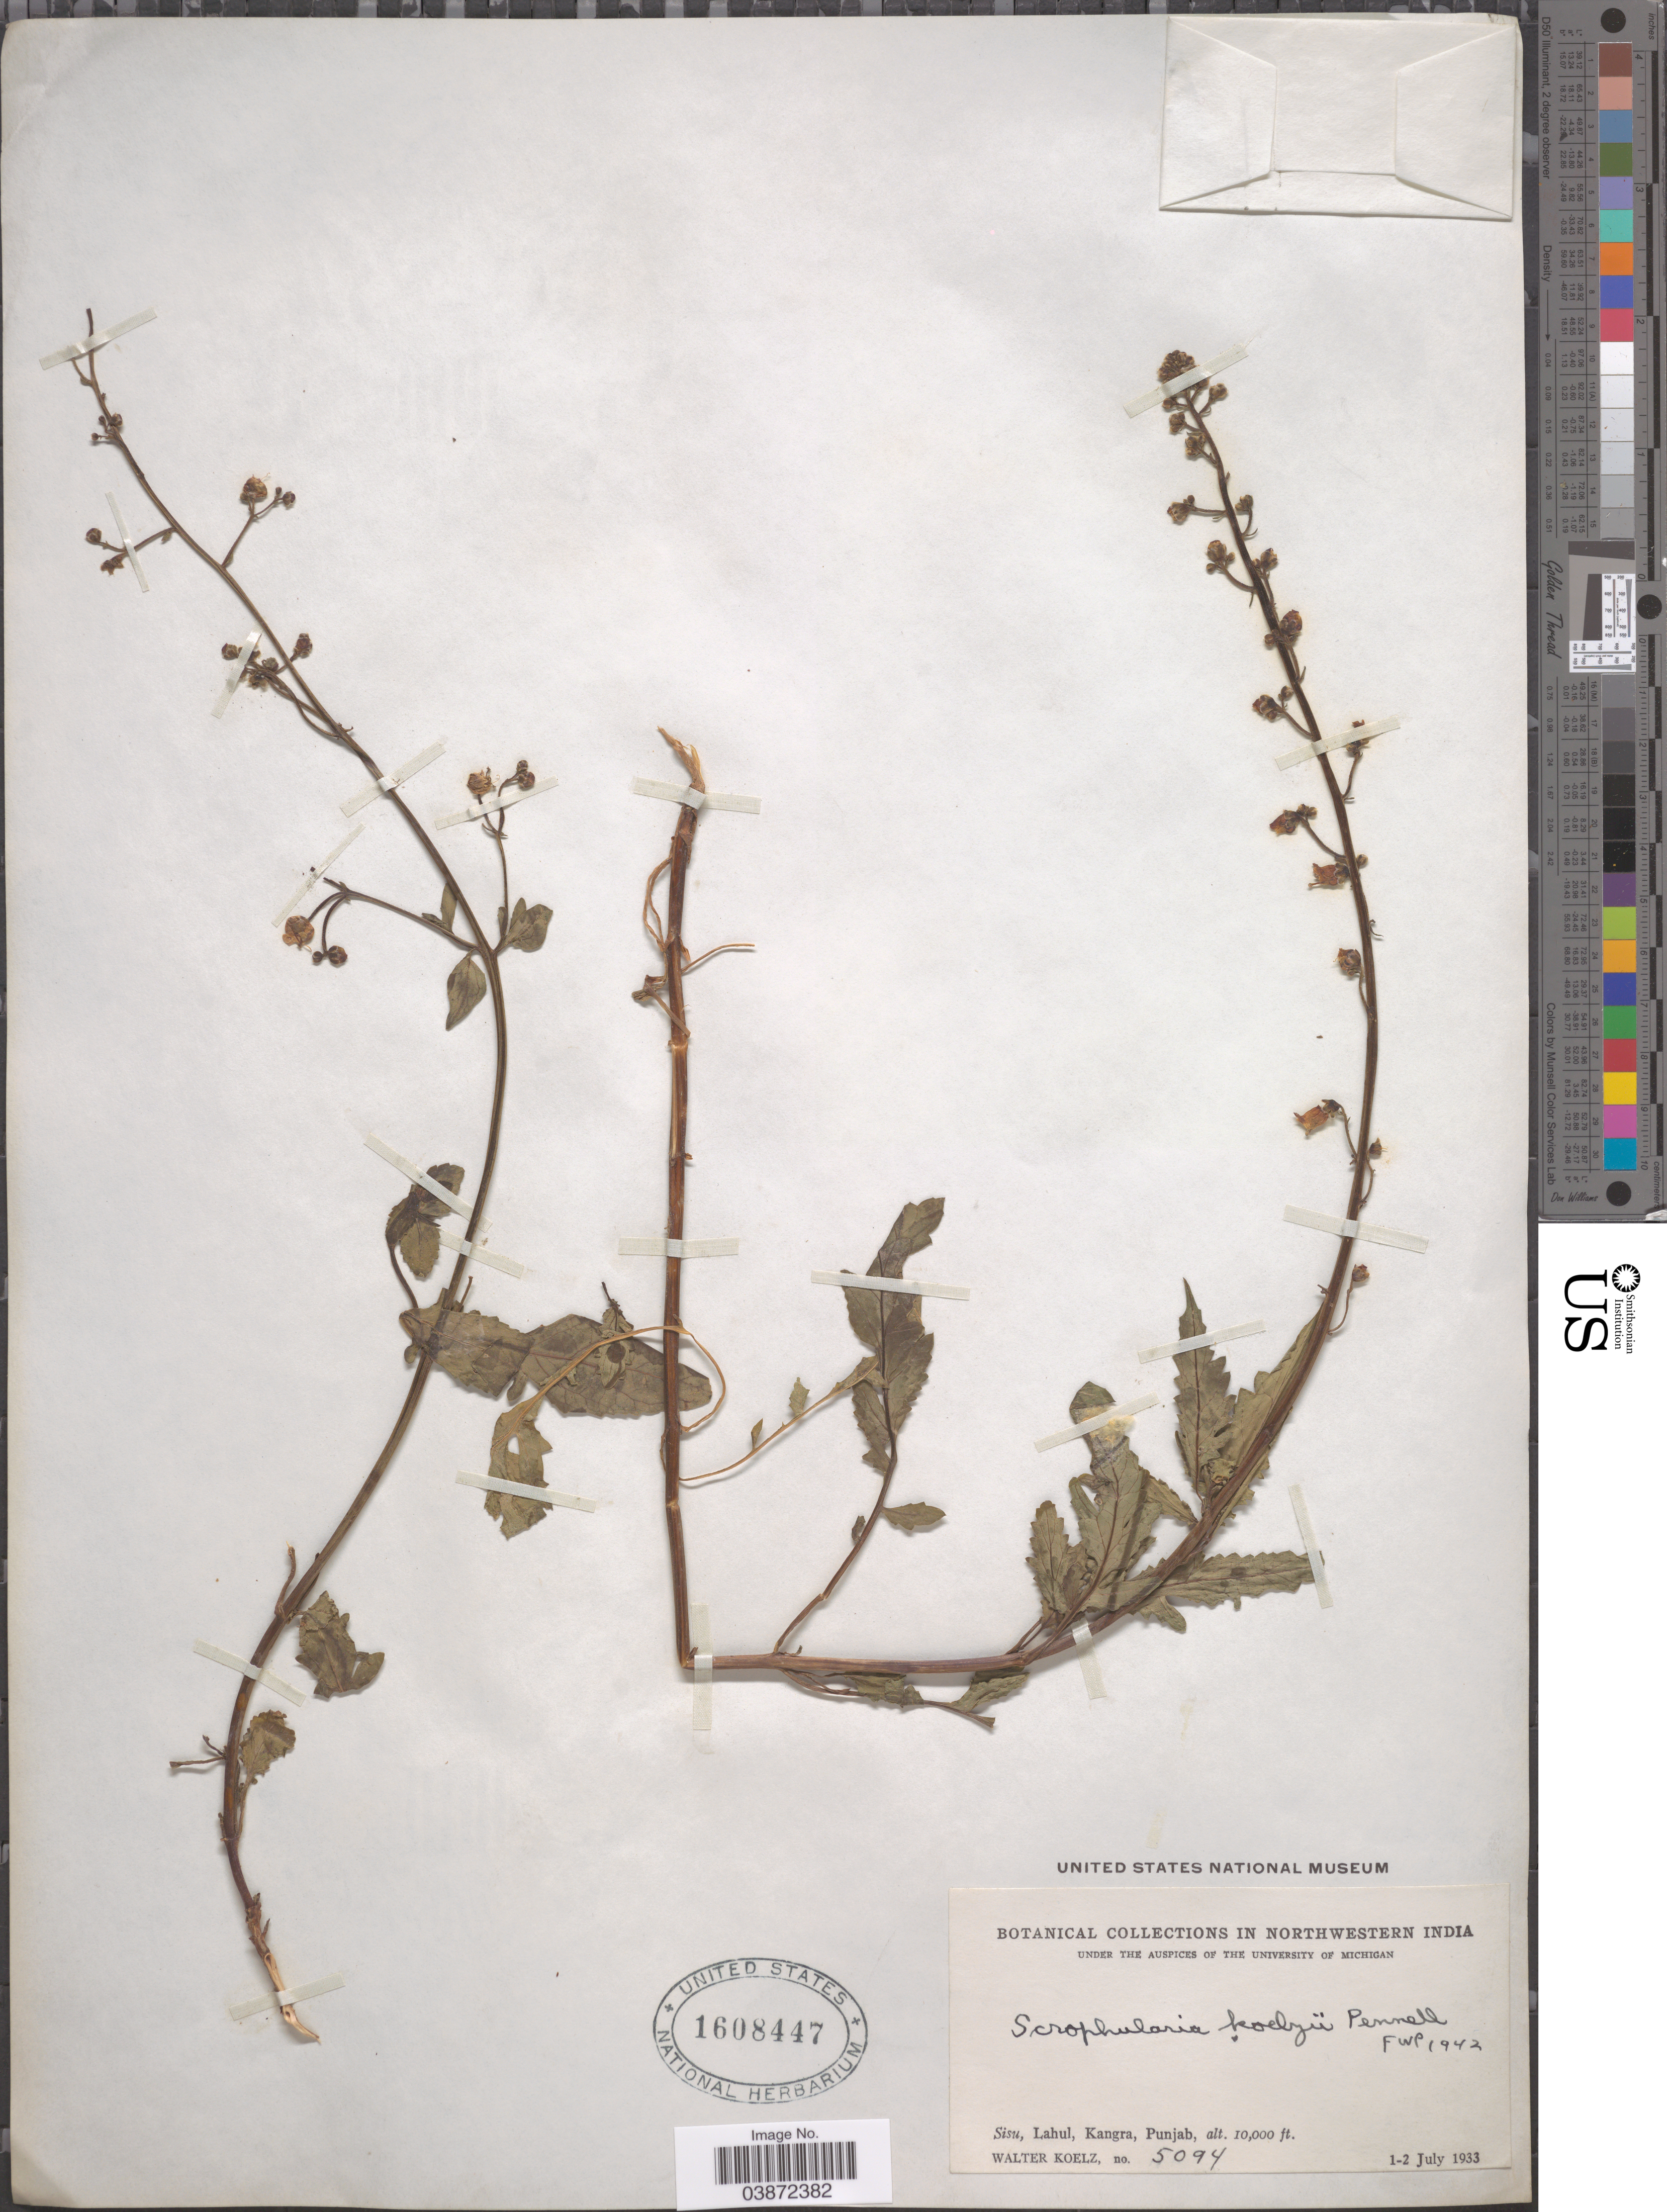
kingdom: Plantae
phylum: Tracheophyta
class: Magnoliopsida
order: Lamiales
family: Scrophulariaceae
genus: Scrophularia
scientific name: Scrophularia koelzii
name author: Pennell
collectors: W. N. Koelz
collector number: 5094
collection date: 1933-07-01/1933-07-02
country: India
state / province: Punjab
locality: Northwestern India. Sisu, Lahul, Kangra.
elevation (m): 3048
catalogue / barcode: US 1608447